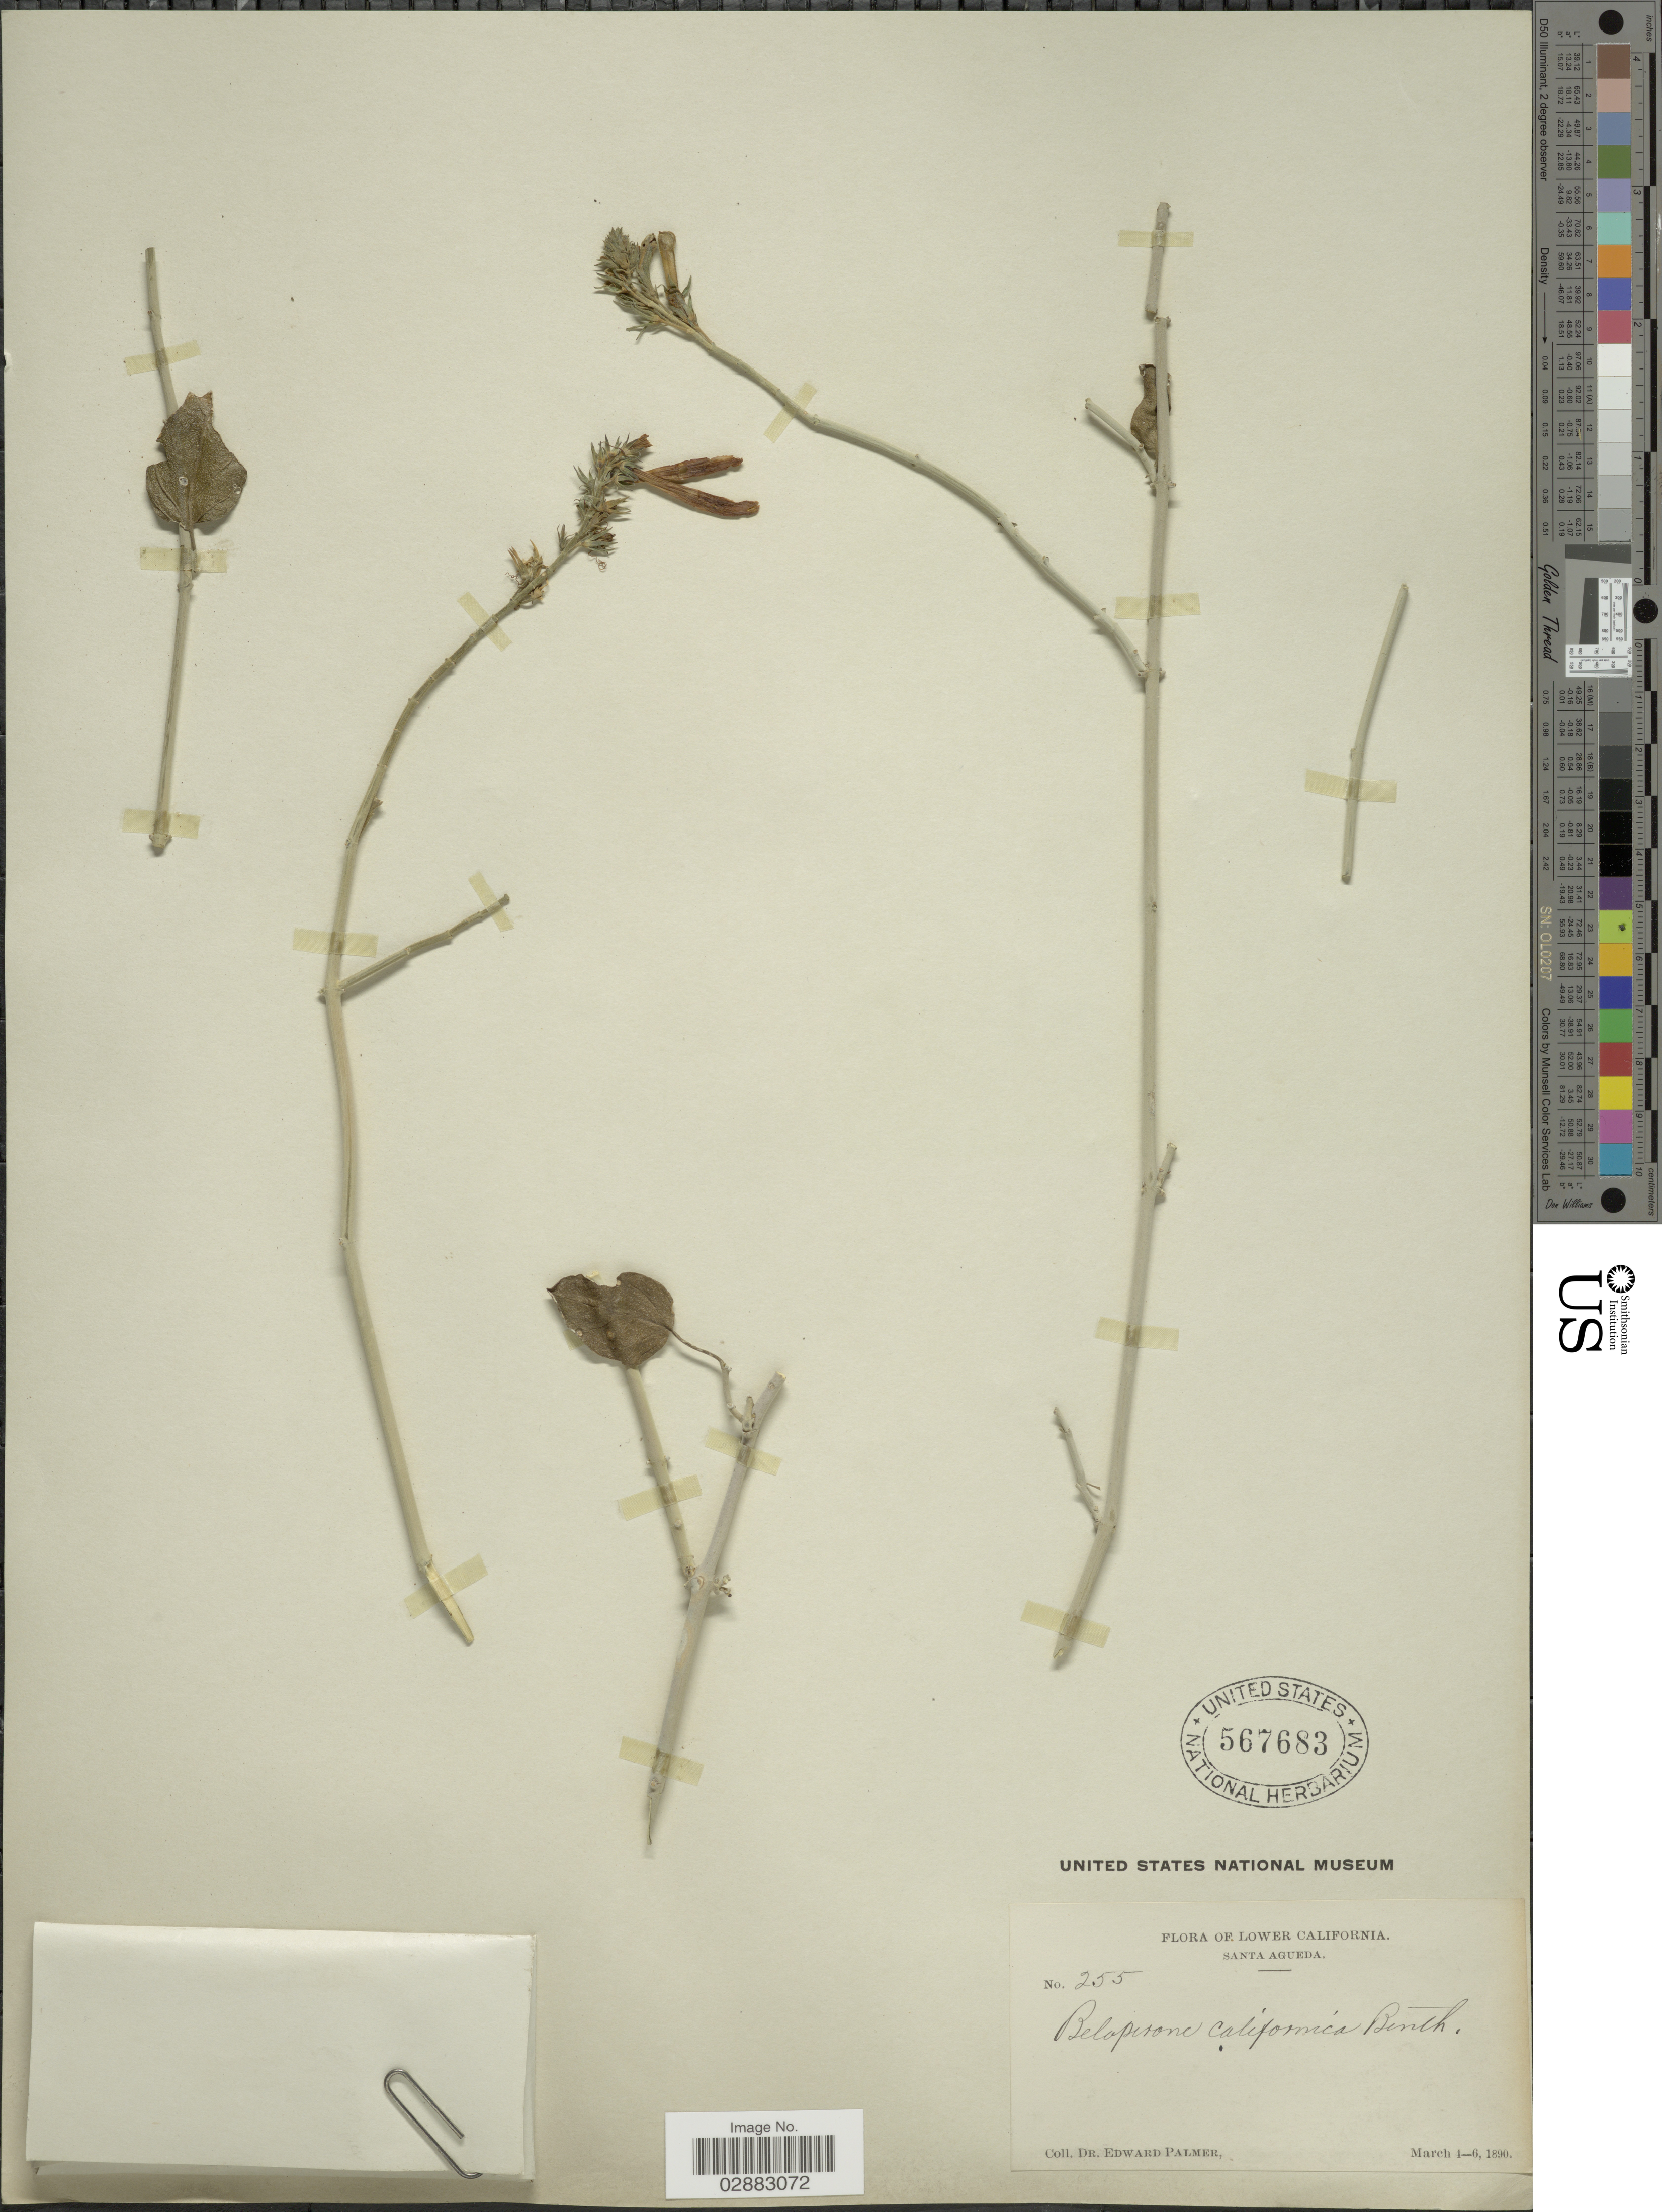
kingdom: Plantae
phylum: Tracheophyta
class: Magnoliopsida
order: Lamiales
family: Acanthaceae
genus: Beloperone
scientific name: Beloperone californica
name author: Benth.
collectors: E. Palmer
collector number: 255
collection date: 1890-03-04/1890-03-06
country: Mexico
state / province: Baja California Sur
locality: Lower California. Santa Agueda.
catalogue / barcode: US 567683